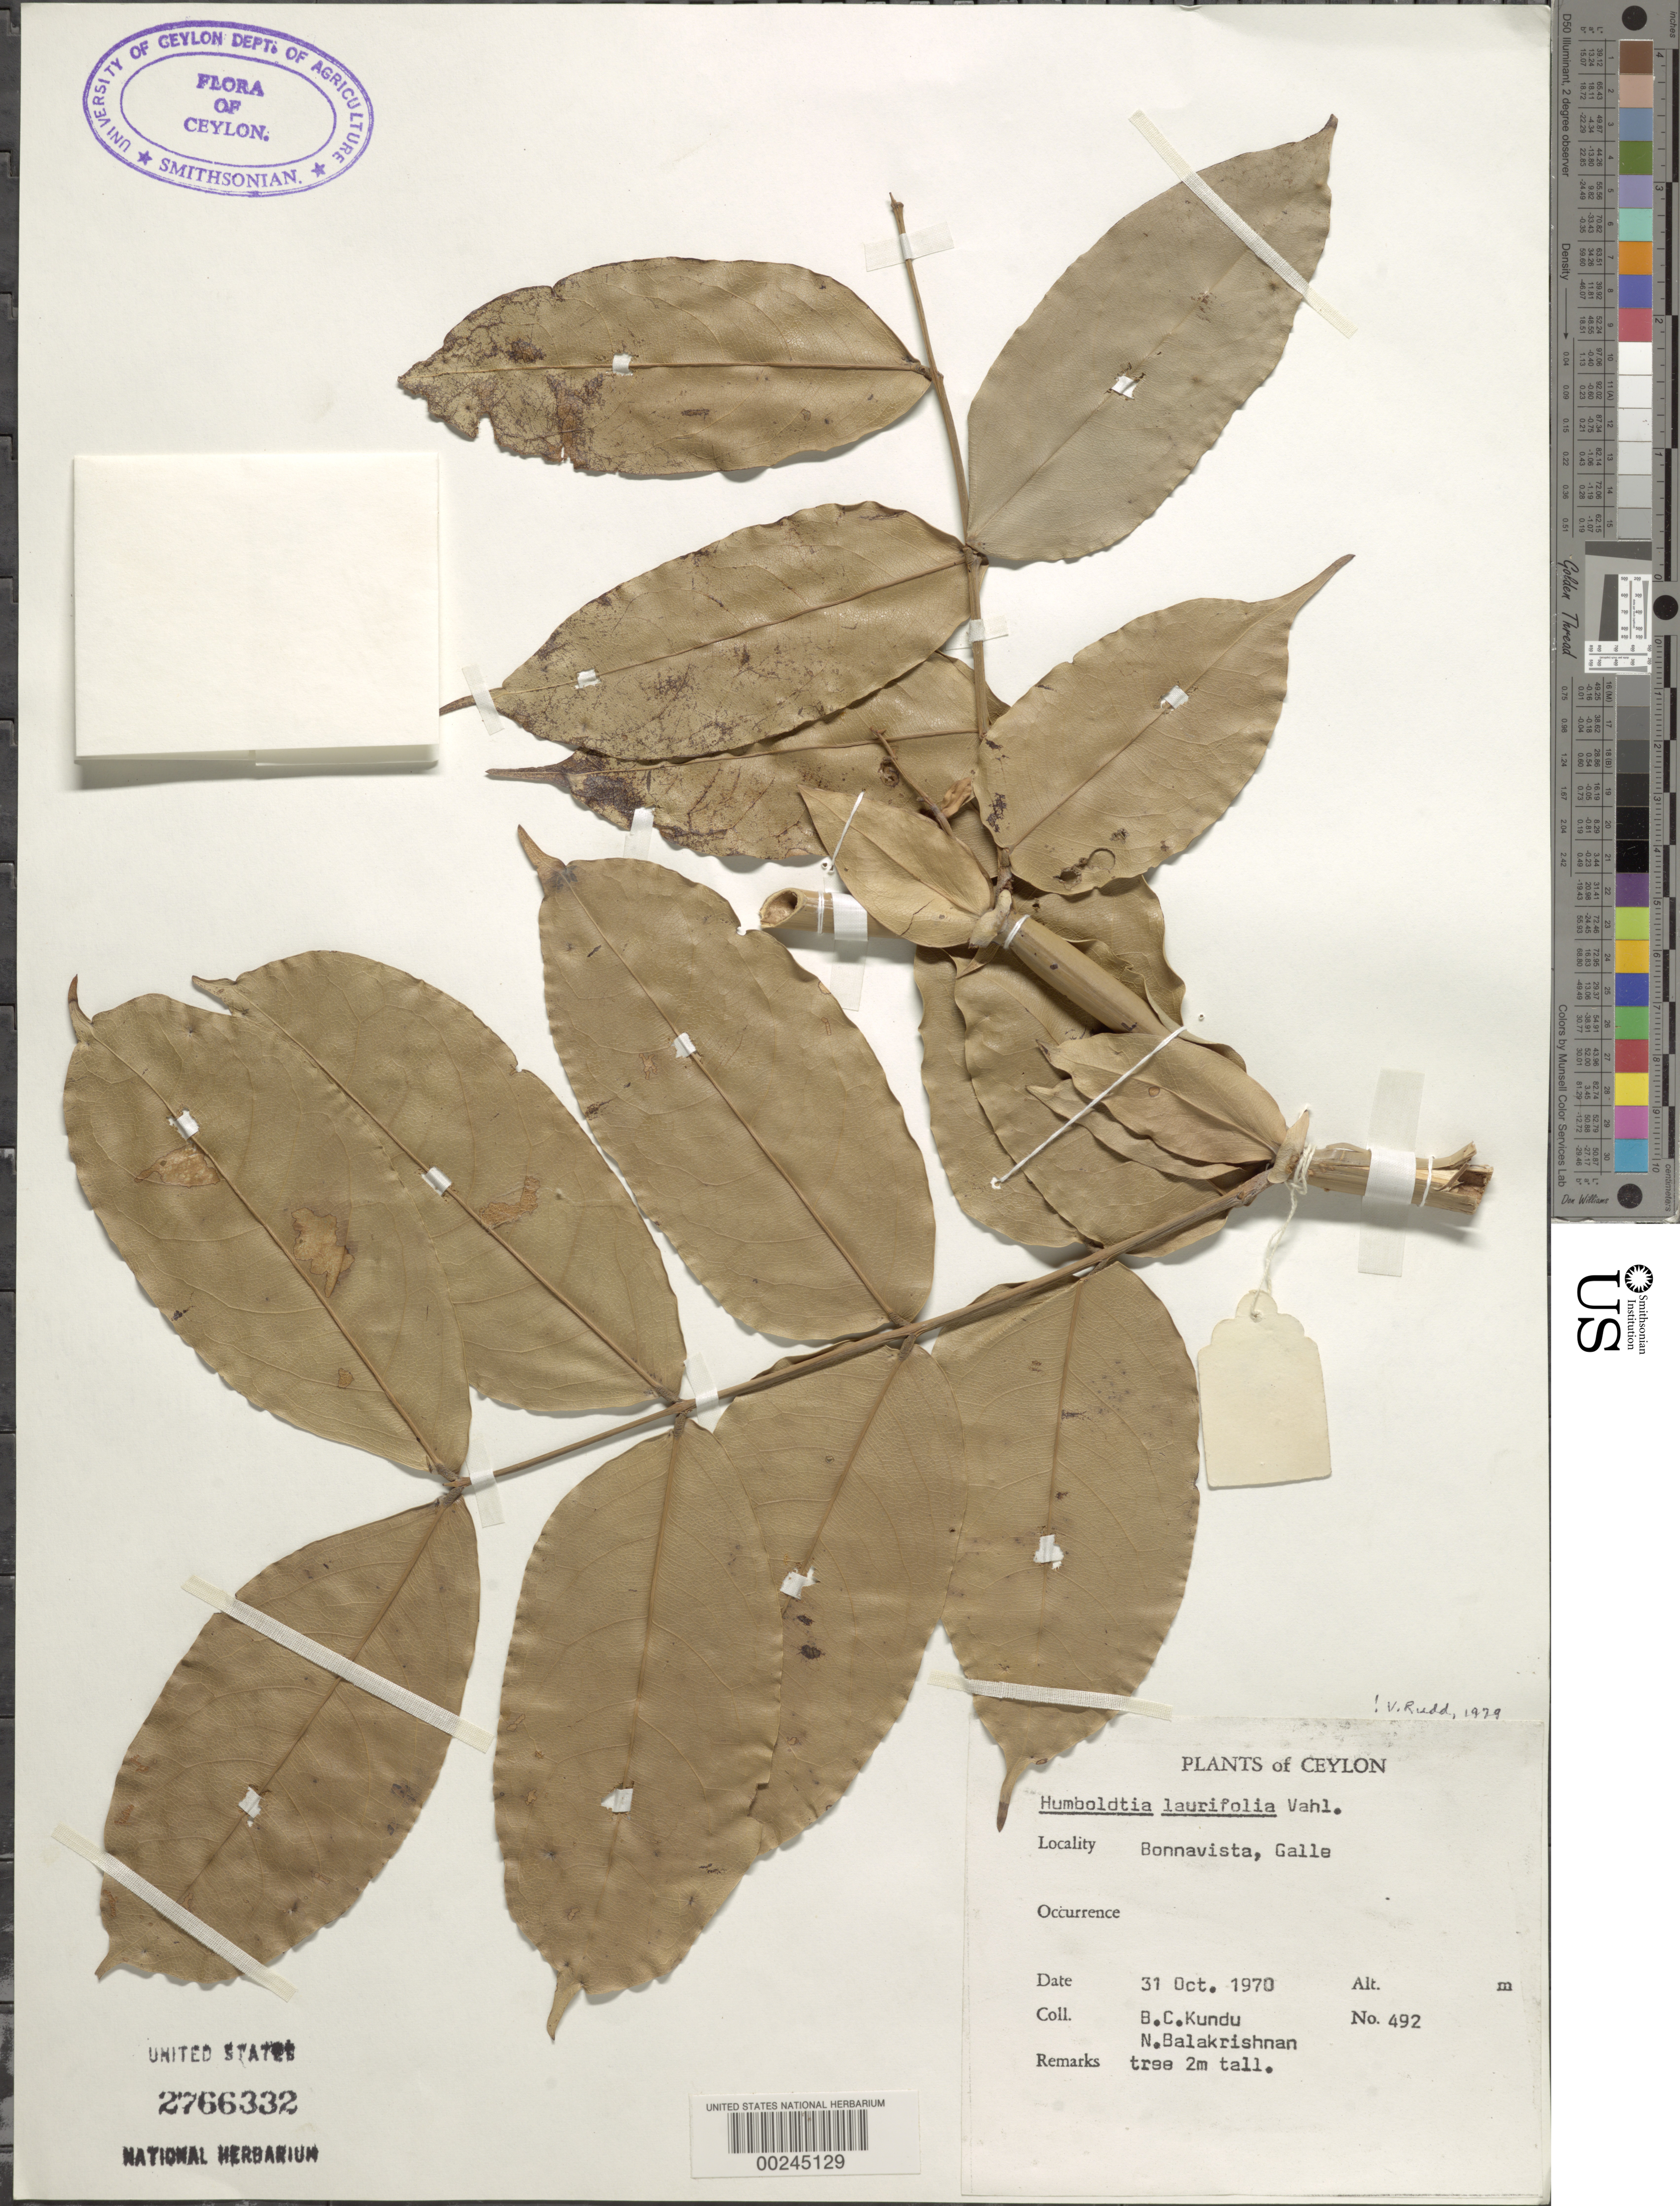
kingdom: Plantae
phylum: Tracheophyta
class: Magnoliopsida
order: Fabales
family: Fabaceae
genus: Humboldtia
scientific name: Humboldtia laurifolia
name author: Vahl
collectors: B. C. Kundu & N. Balakrishnan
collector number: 492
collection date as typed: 31 Oct 1970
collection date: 1970-10-31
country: Sri Lanka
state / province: Southern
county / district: Galle Dist.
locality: Bonnavista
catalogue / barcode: US 2766332